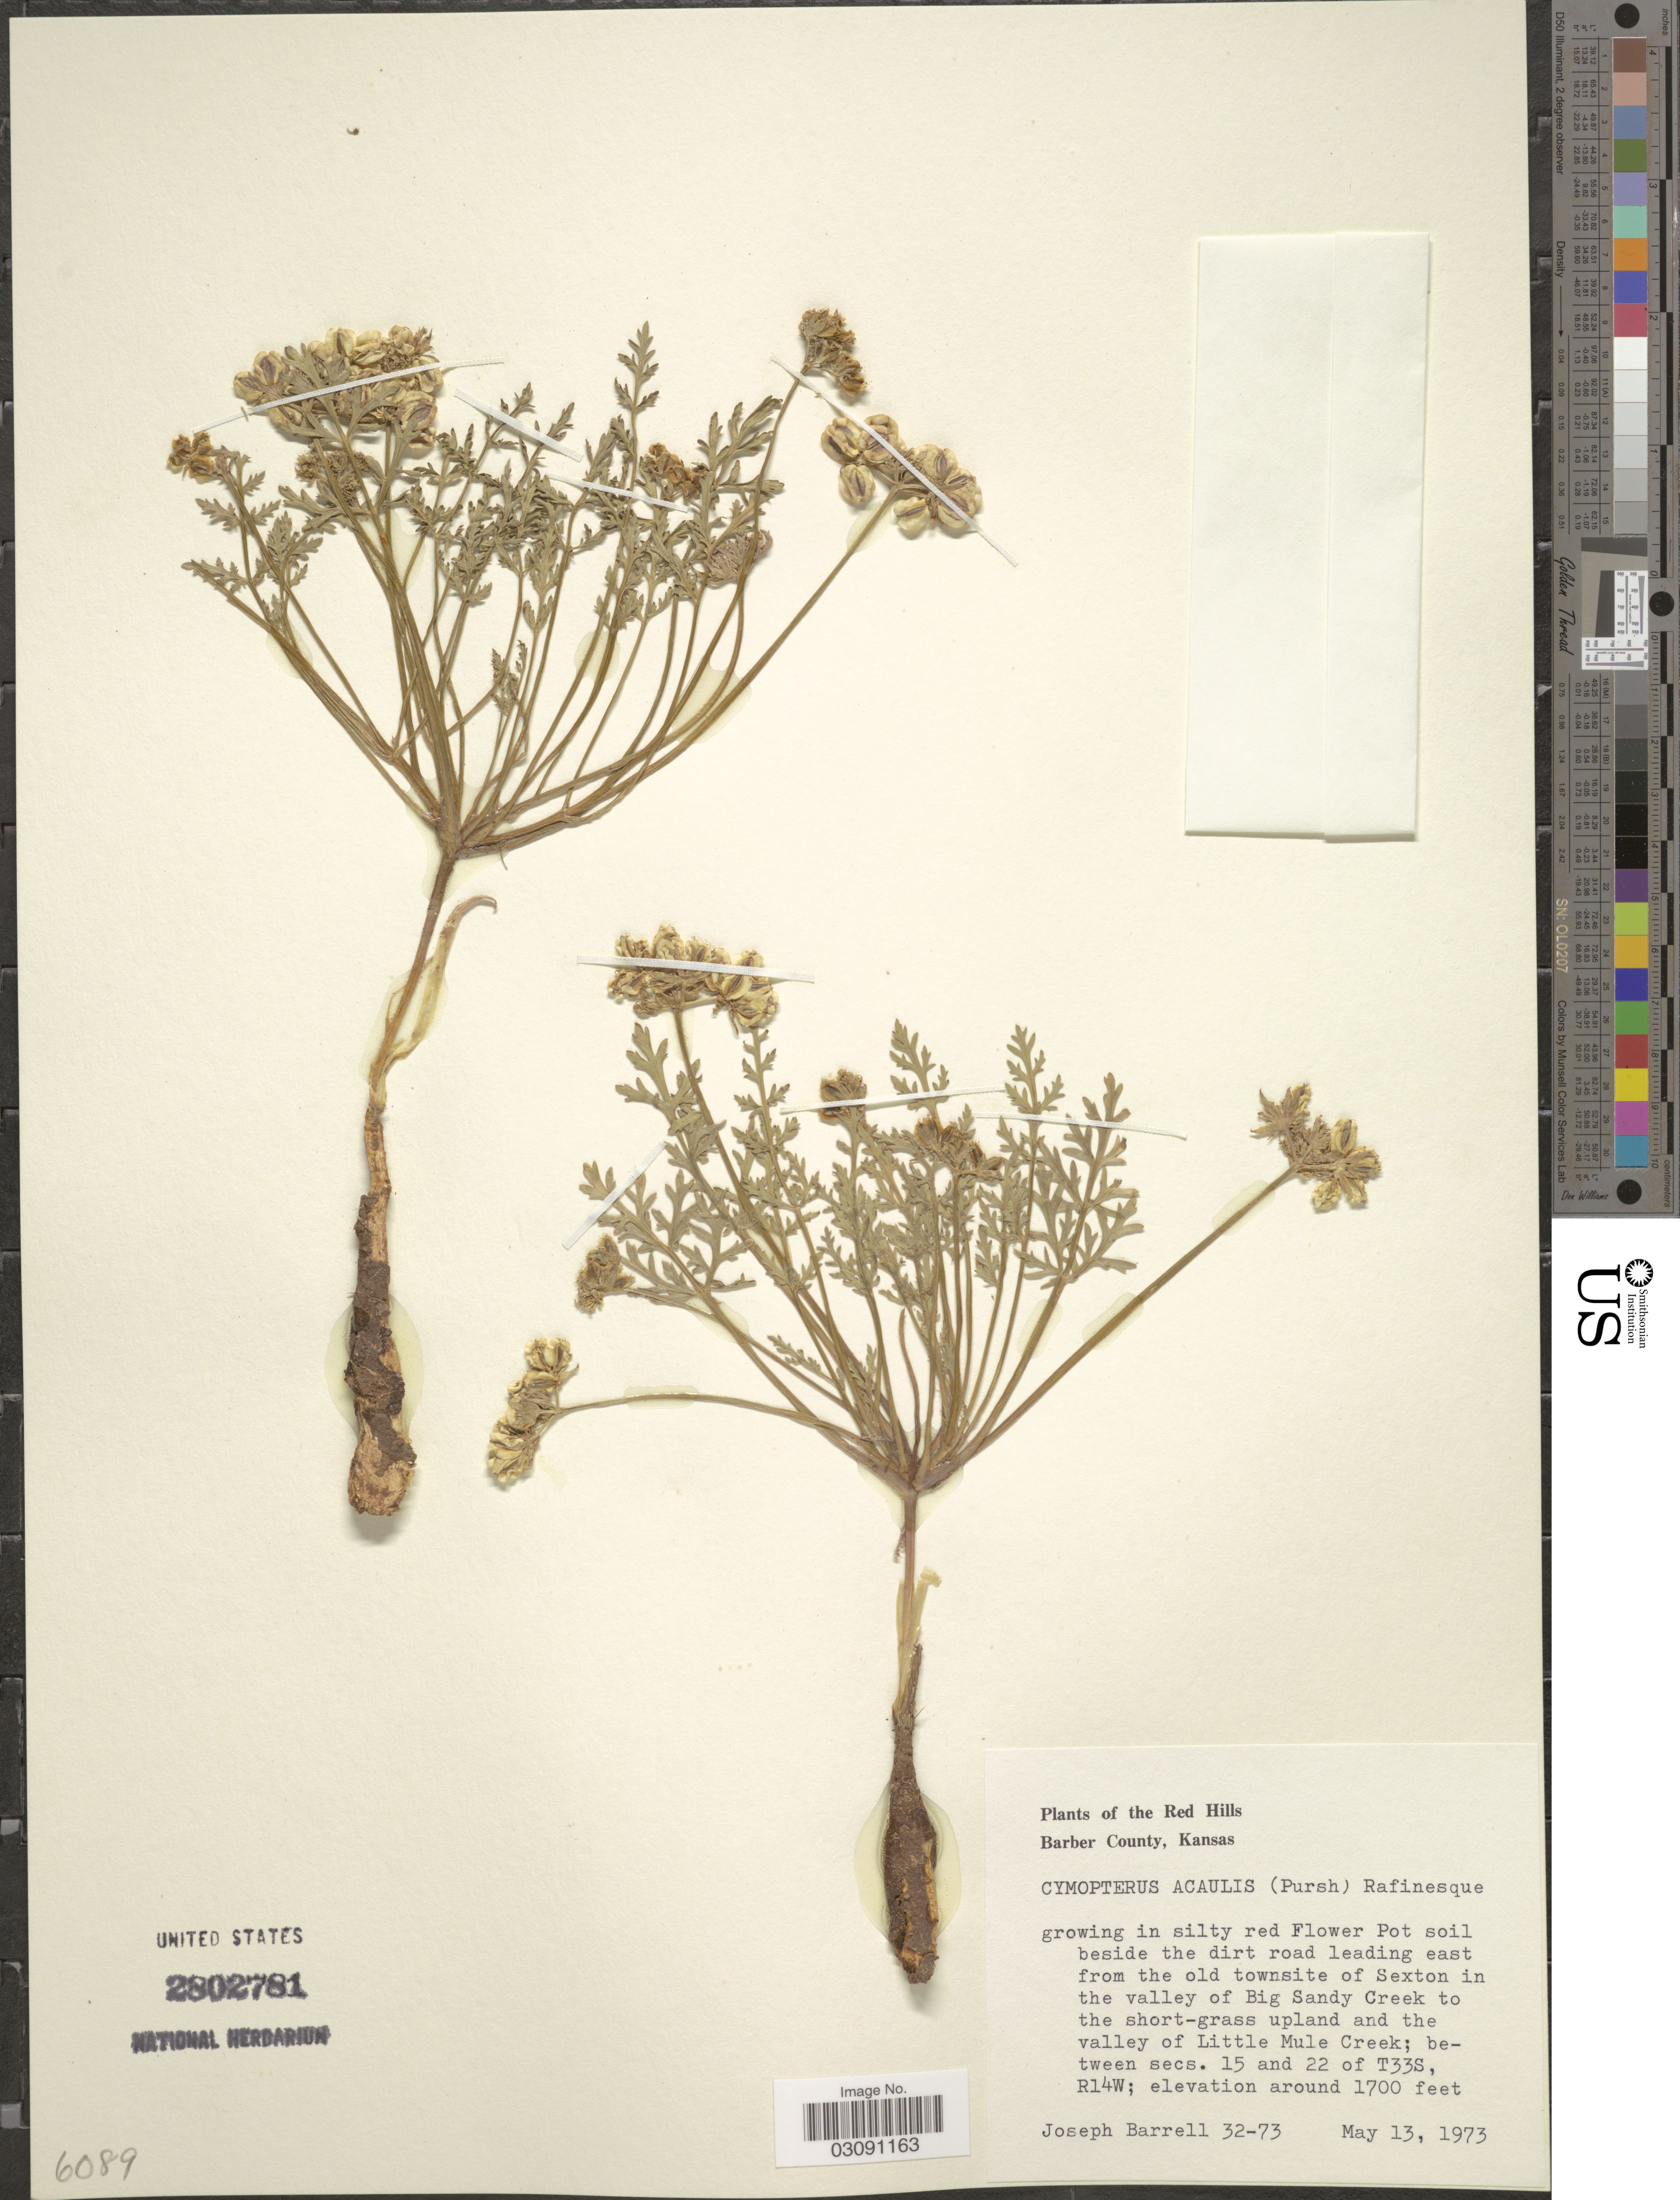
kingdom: Plantae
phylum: Tracheophyta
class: Magnoliopsida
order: Apiales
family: Apiaceae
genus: Cymopterus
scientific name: Cymopterus acaulis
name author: (Pursh) Raf.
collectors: J. Barrell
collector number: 32-73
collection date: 1973-05-13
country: United States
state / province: Kansas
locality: The Red Hills, Barber County, growing in silty red Flower Pot soil beside the dirt road leading east from the old townsite of Sexton in the valley of Big Sandy Creek to the short-grass upland and the valley of Little Mule Creek; between secs. 15 and 22 of T33S, R14W.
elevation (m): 518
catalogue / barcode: US 2802781